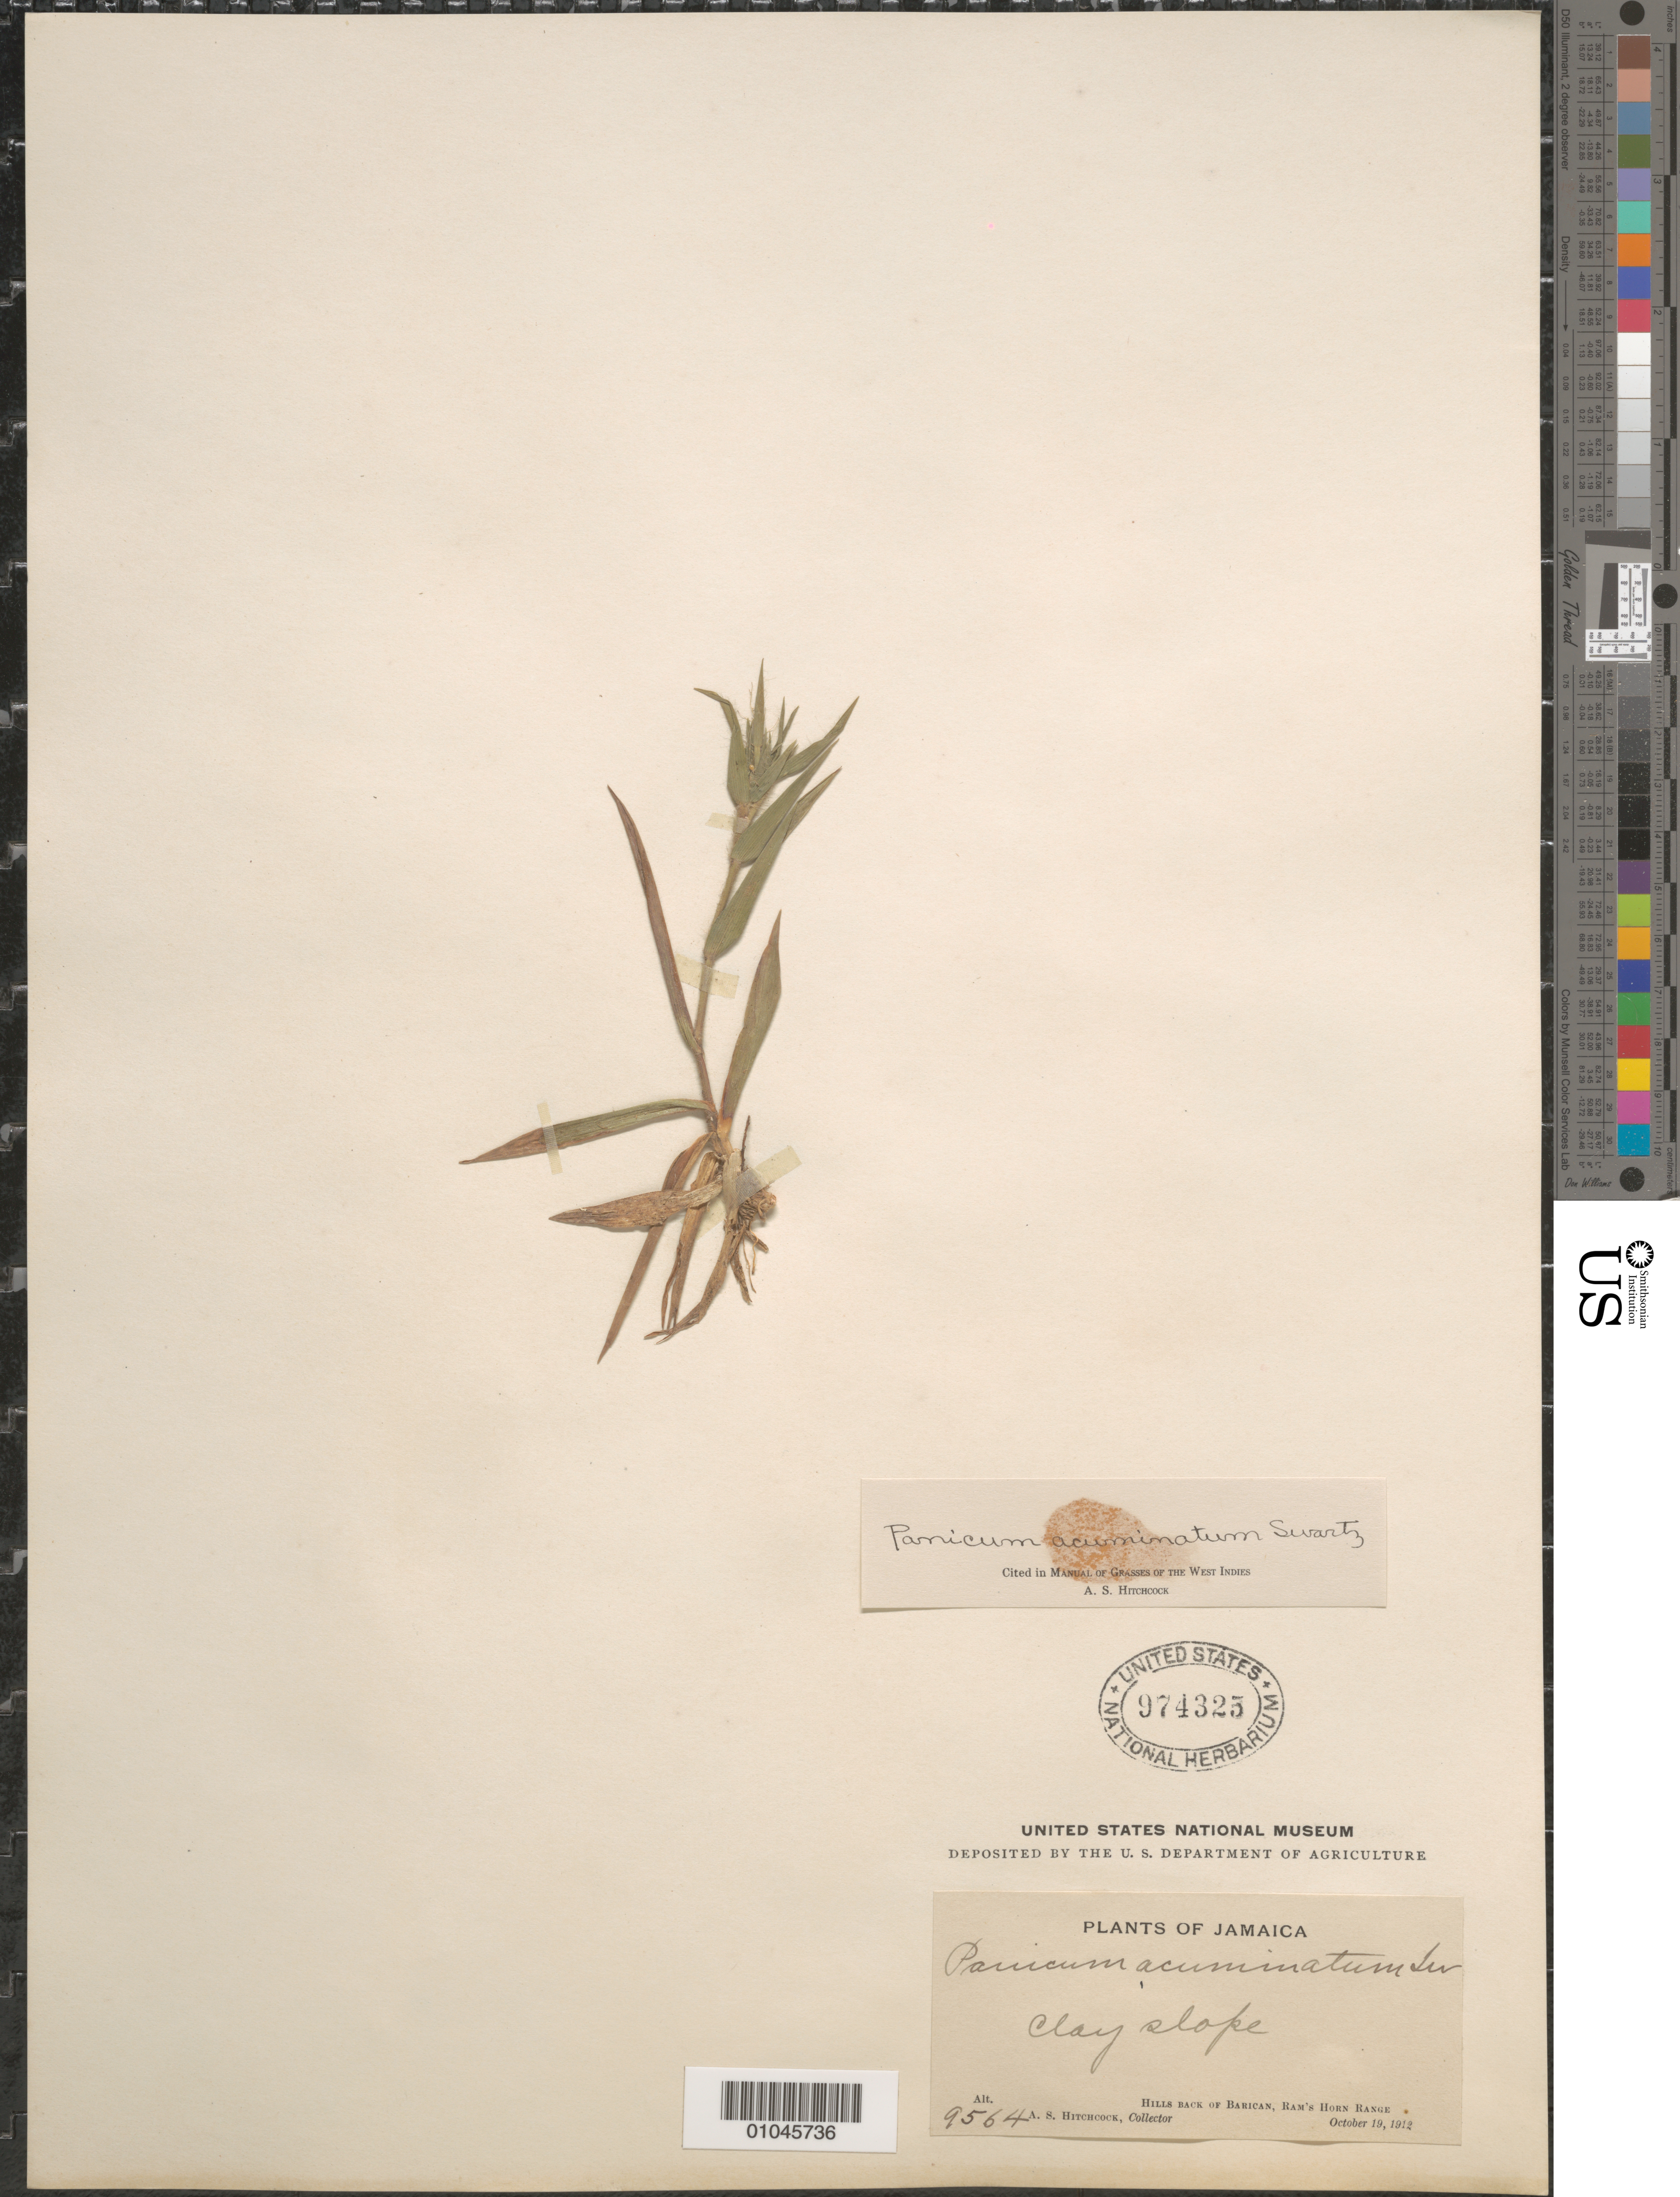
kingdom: Plantae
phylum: Tracheophyta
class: Liliopsida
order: Poales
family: Poaceae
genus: Panicum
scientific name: Panicum aciculare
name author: Desv. ex Poir.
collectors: A. S. Hitchcock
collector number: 9564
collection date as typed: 19 Oct 1912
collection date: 1912-10-19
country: Jamaica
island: Jamaica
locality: Clay slope. Hills back of Barican, Ham's horn range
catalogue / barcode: US 974325